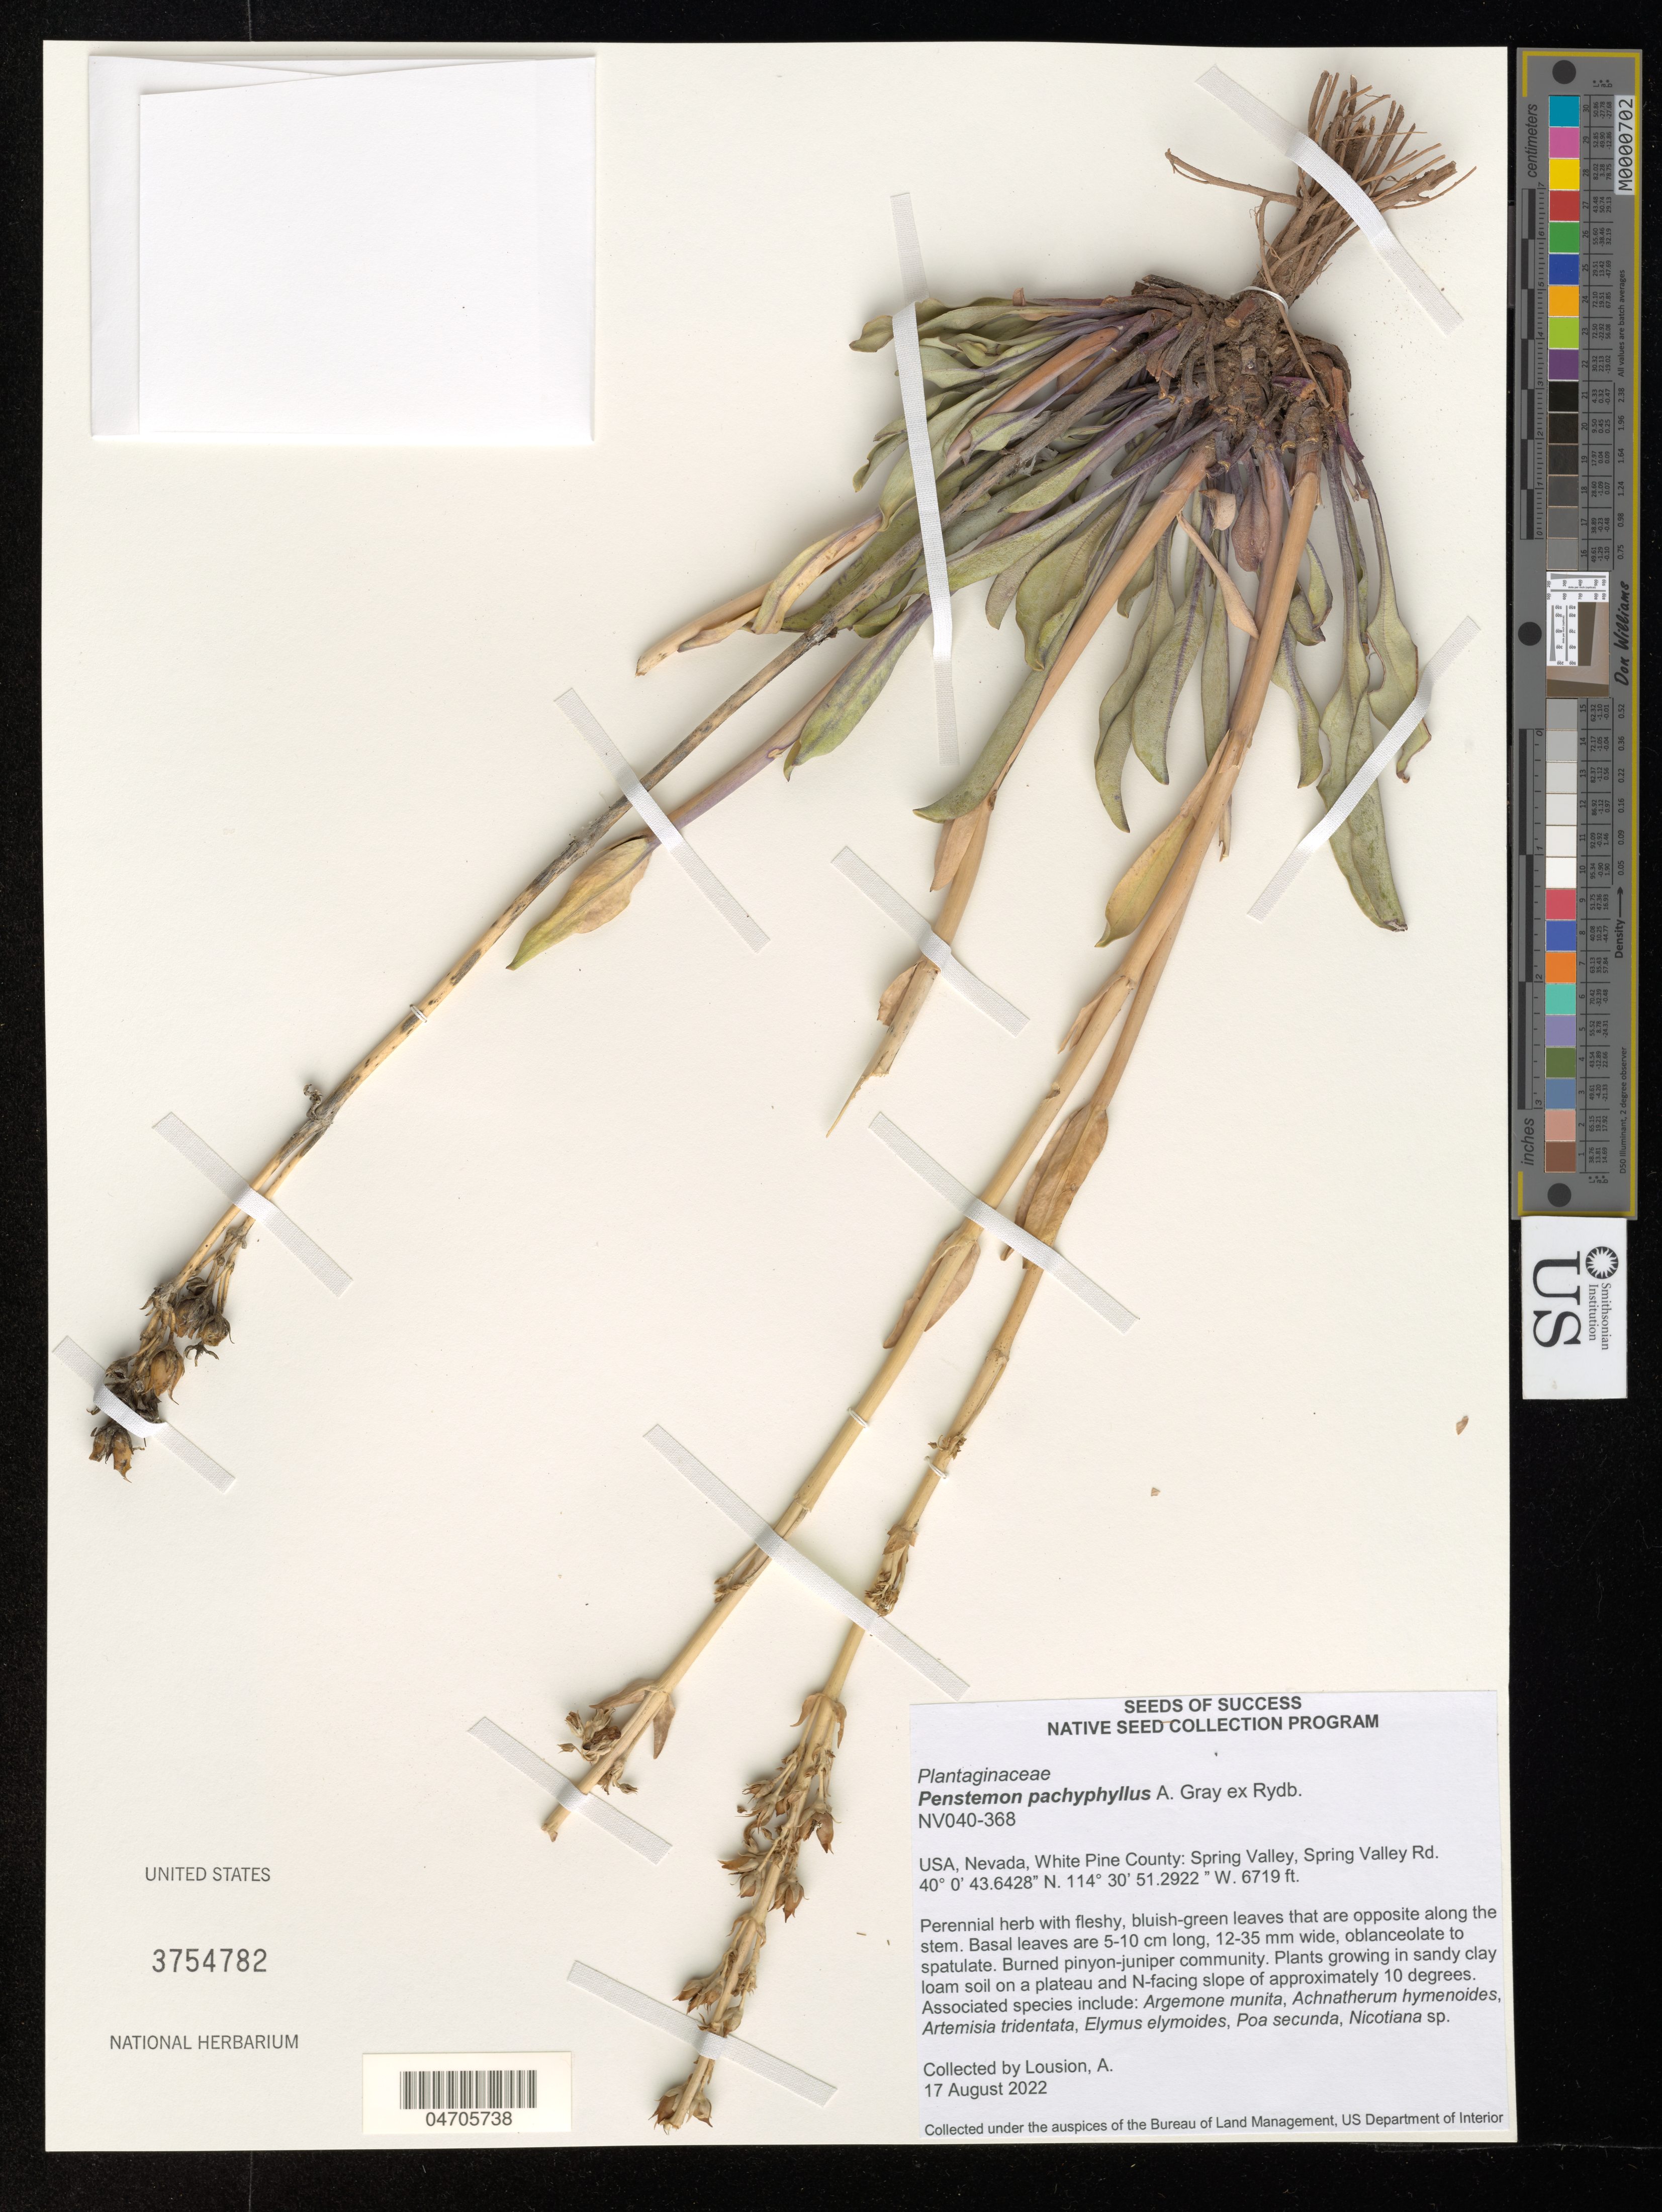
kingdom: Plantae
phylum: Tracheophyta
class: Magnoliopsida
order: Lamiales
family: Plantaginaceae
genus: Penstemon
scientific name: Penstemon pachyphyllus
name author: A. Gray ex Rydb.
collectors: A. Louison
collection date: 2022-08-17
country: United States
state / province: Nevada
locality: White Pine County: Spring Valley, Spring Valley Rd.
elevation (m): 2048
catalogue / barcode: US 3754782